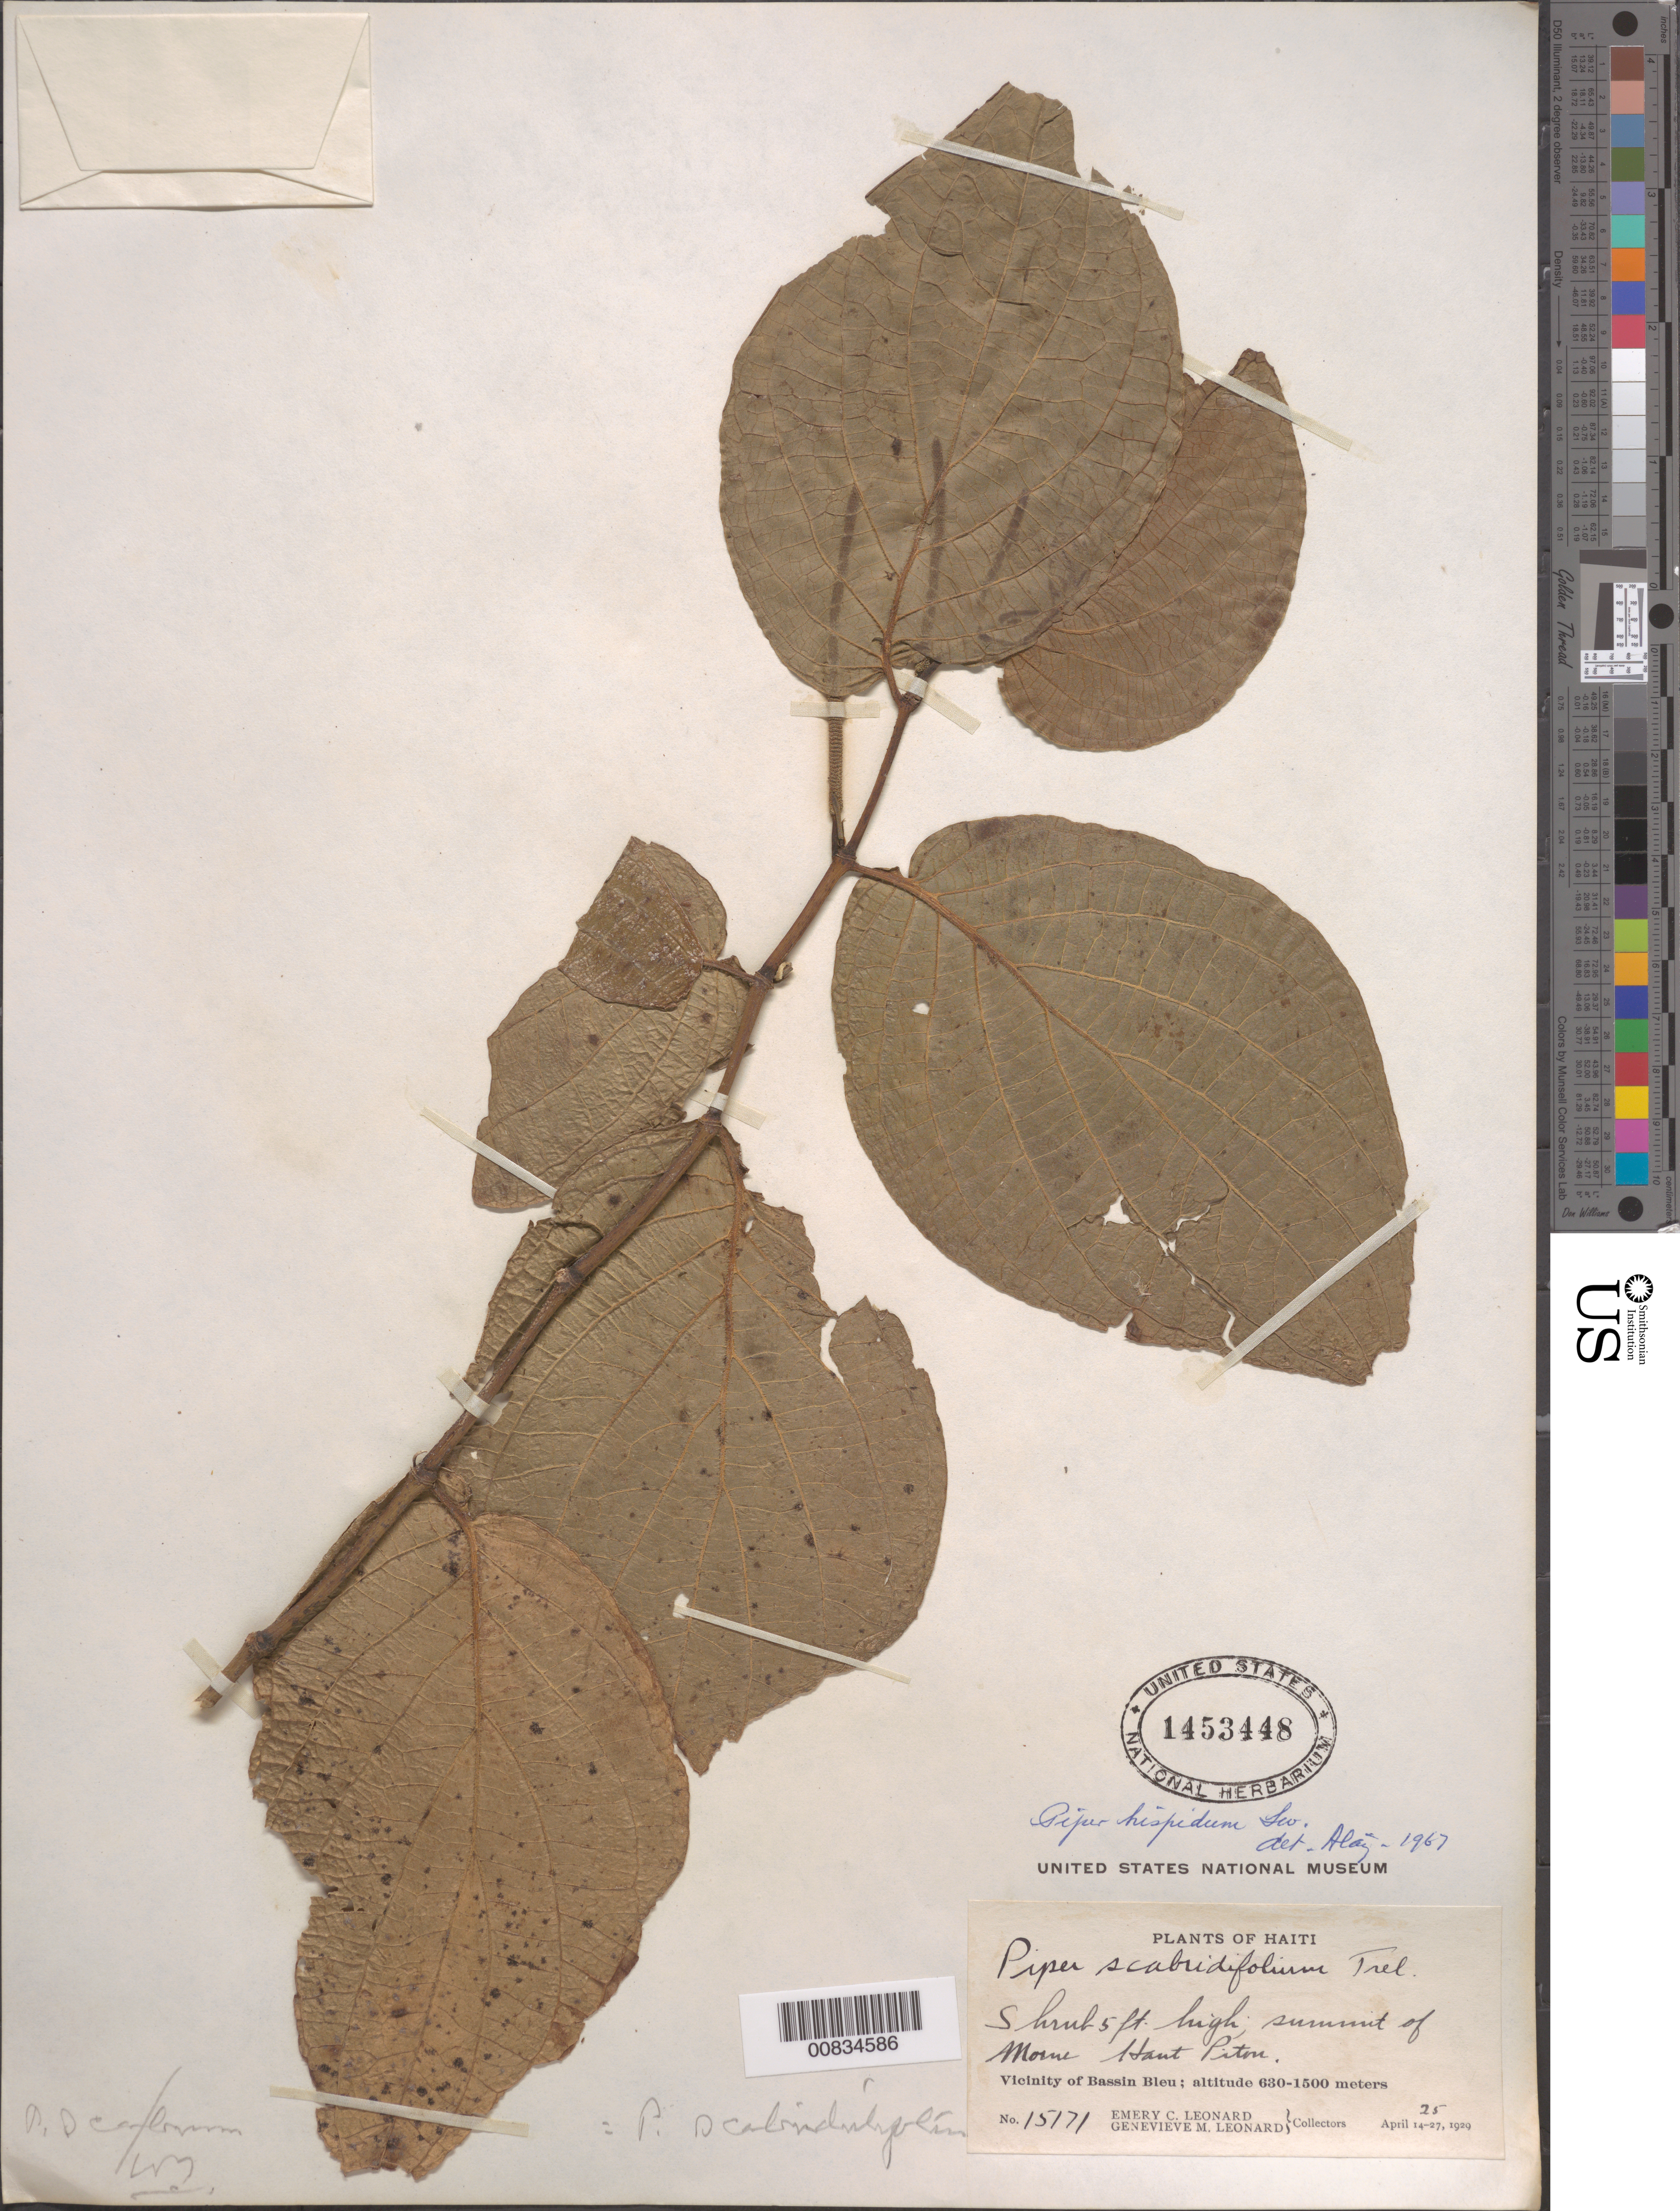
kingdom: Plantae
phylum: Tracheophyta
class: Magnoliopsida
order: Piperales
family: Piperaceae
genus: Piper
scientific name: Piper hispidum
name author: Sw.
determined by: Liogier, Alain H.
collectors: E. C. Leonard & G. M. Leonard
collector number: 15171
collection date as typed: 25 Apr 1929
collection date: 1929-04-25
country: Haiti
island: Hispaniola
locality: Vicinity of Bassin Bleu. Summit of Morne Haut Piton.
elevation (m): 630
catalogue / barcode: US 1453448